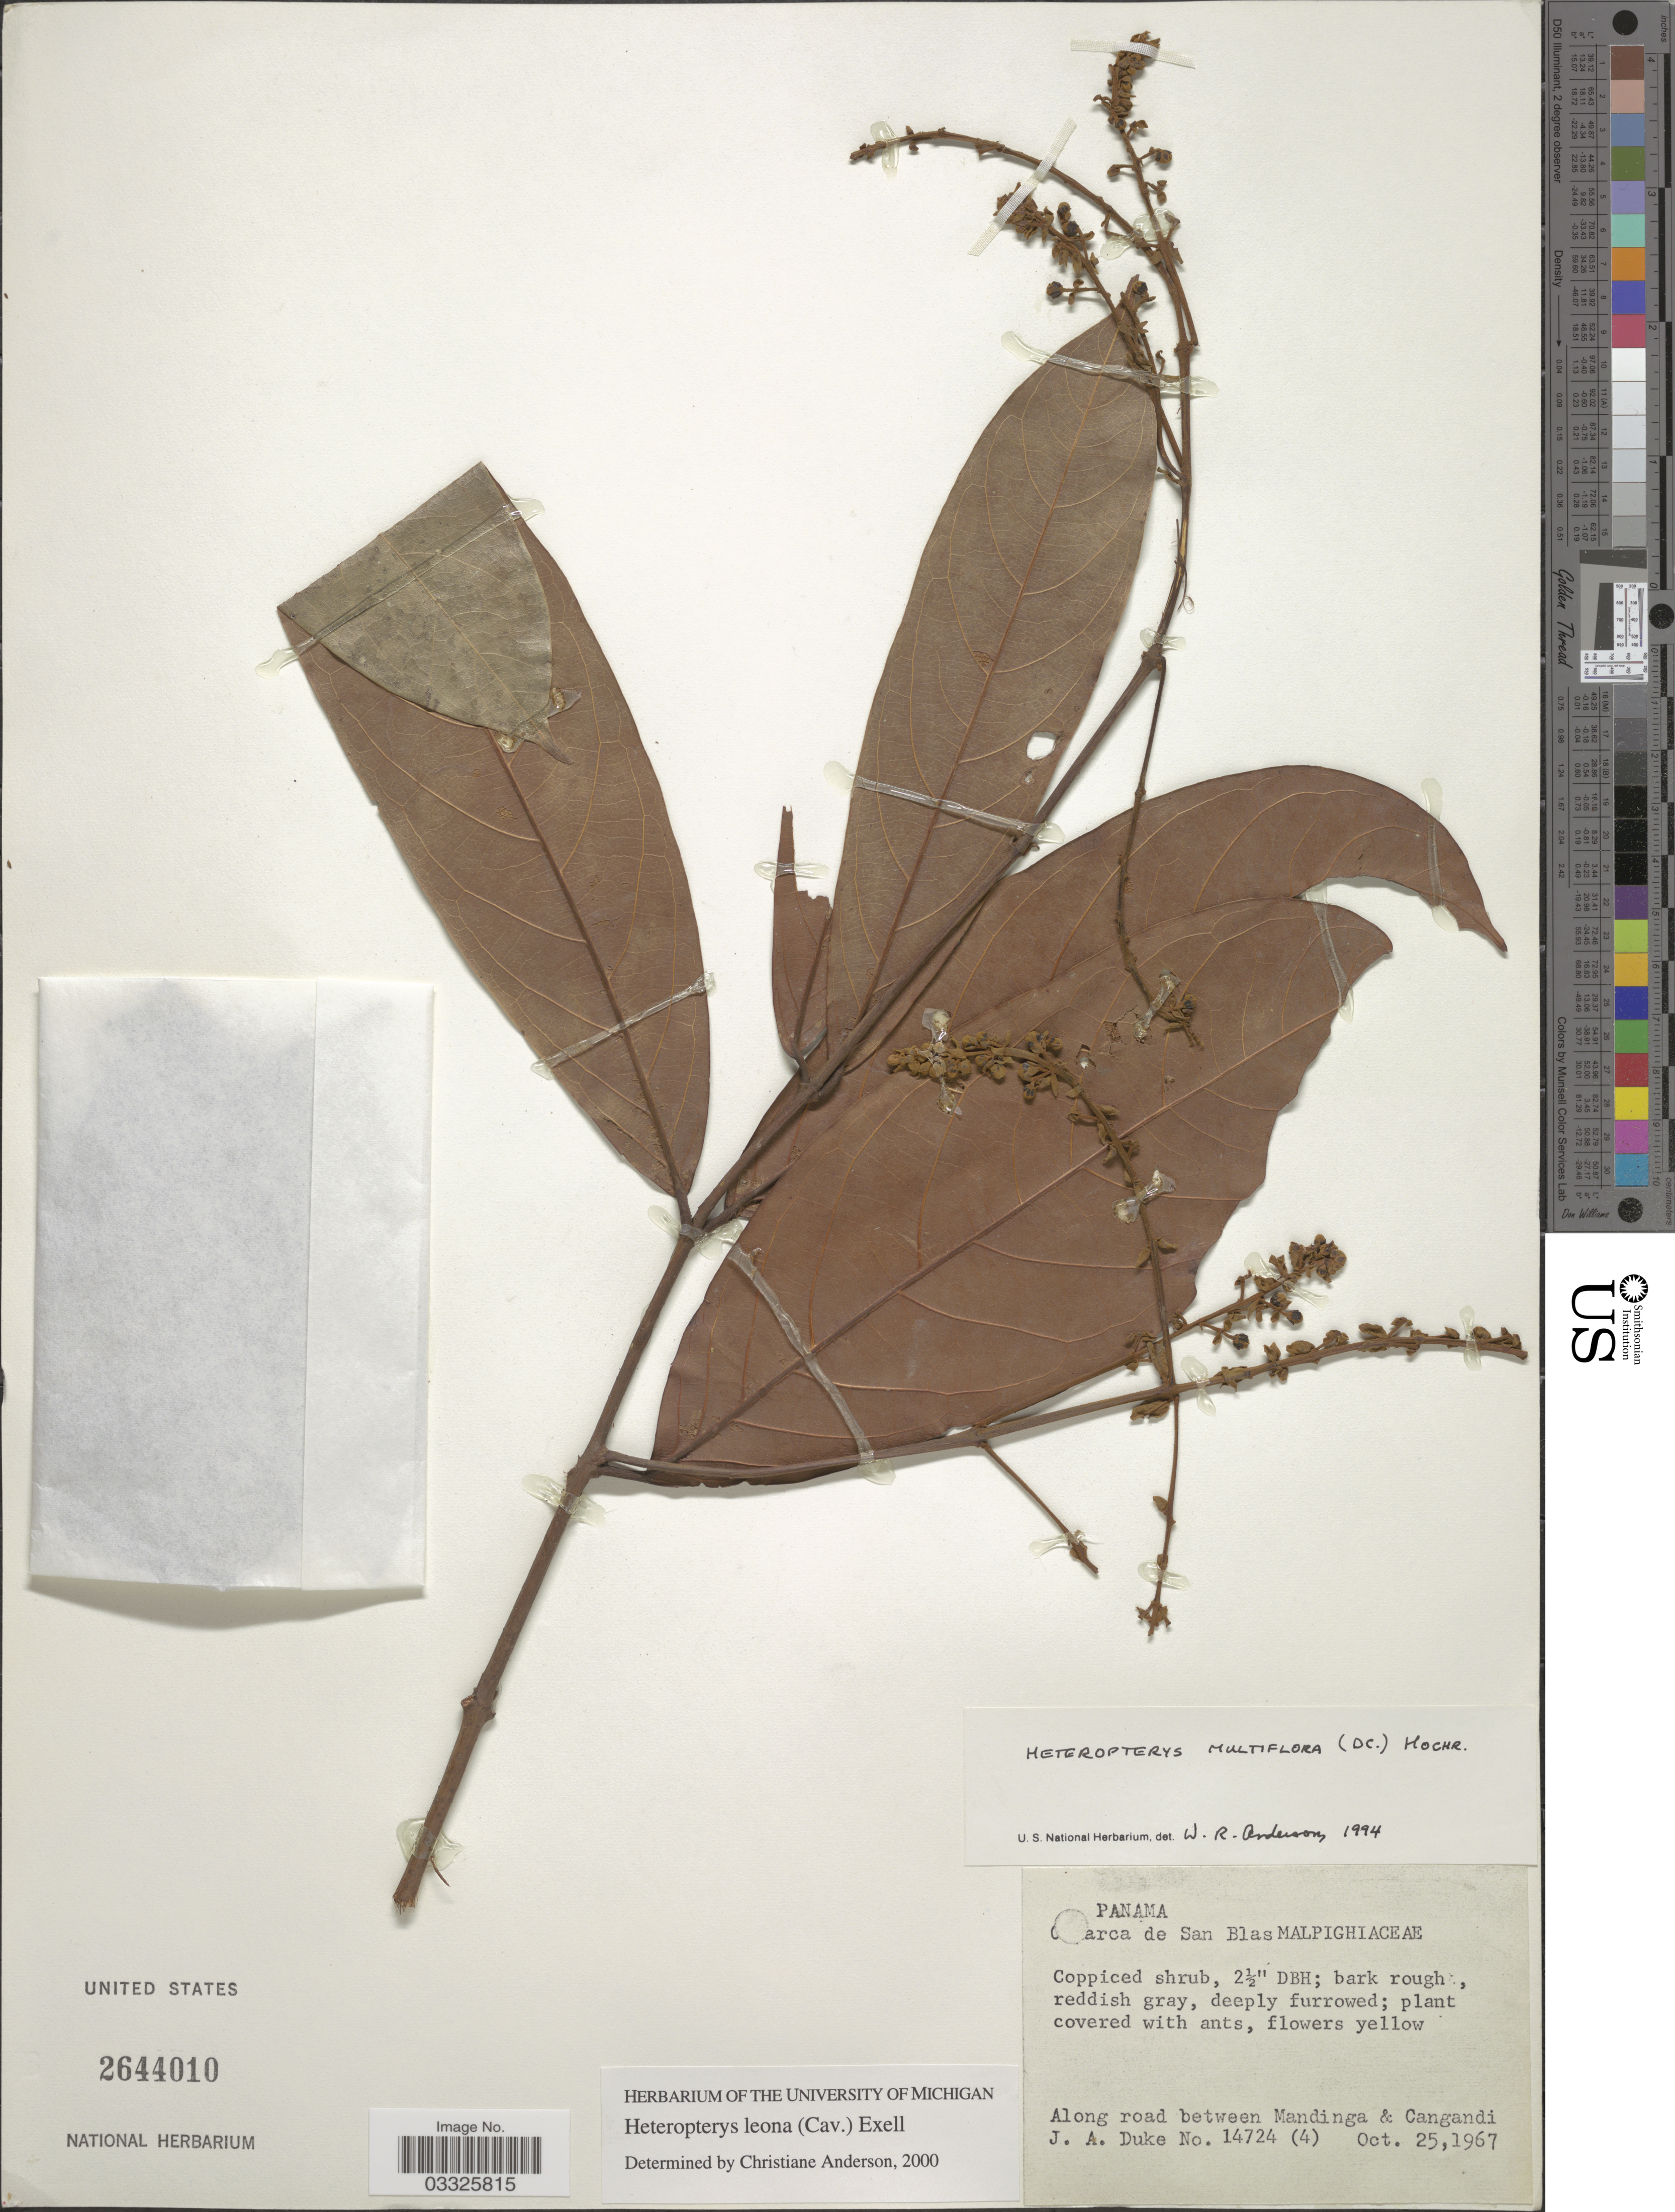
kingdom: Plantae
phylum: Tracheophyta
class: Magnoliopsida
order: Malpighiales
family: Malpighiaceae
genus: Heteropterys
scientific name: Heteropterys leona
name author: (Cav.) Exell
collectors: J. A. Duke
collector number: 14724(4)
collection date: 1967-10-25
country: Panama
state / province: Kuna Yala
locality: (Comarca de San Blas.) Along road between Mandinga & Cangandi.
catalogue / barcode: US 2644010